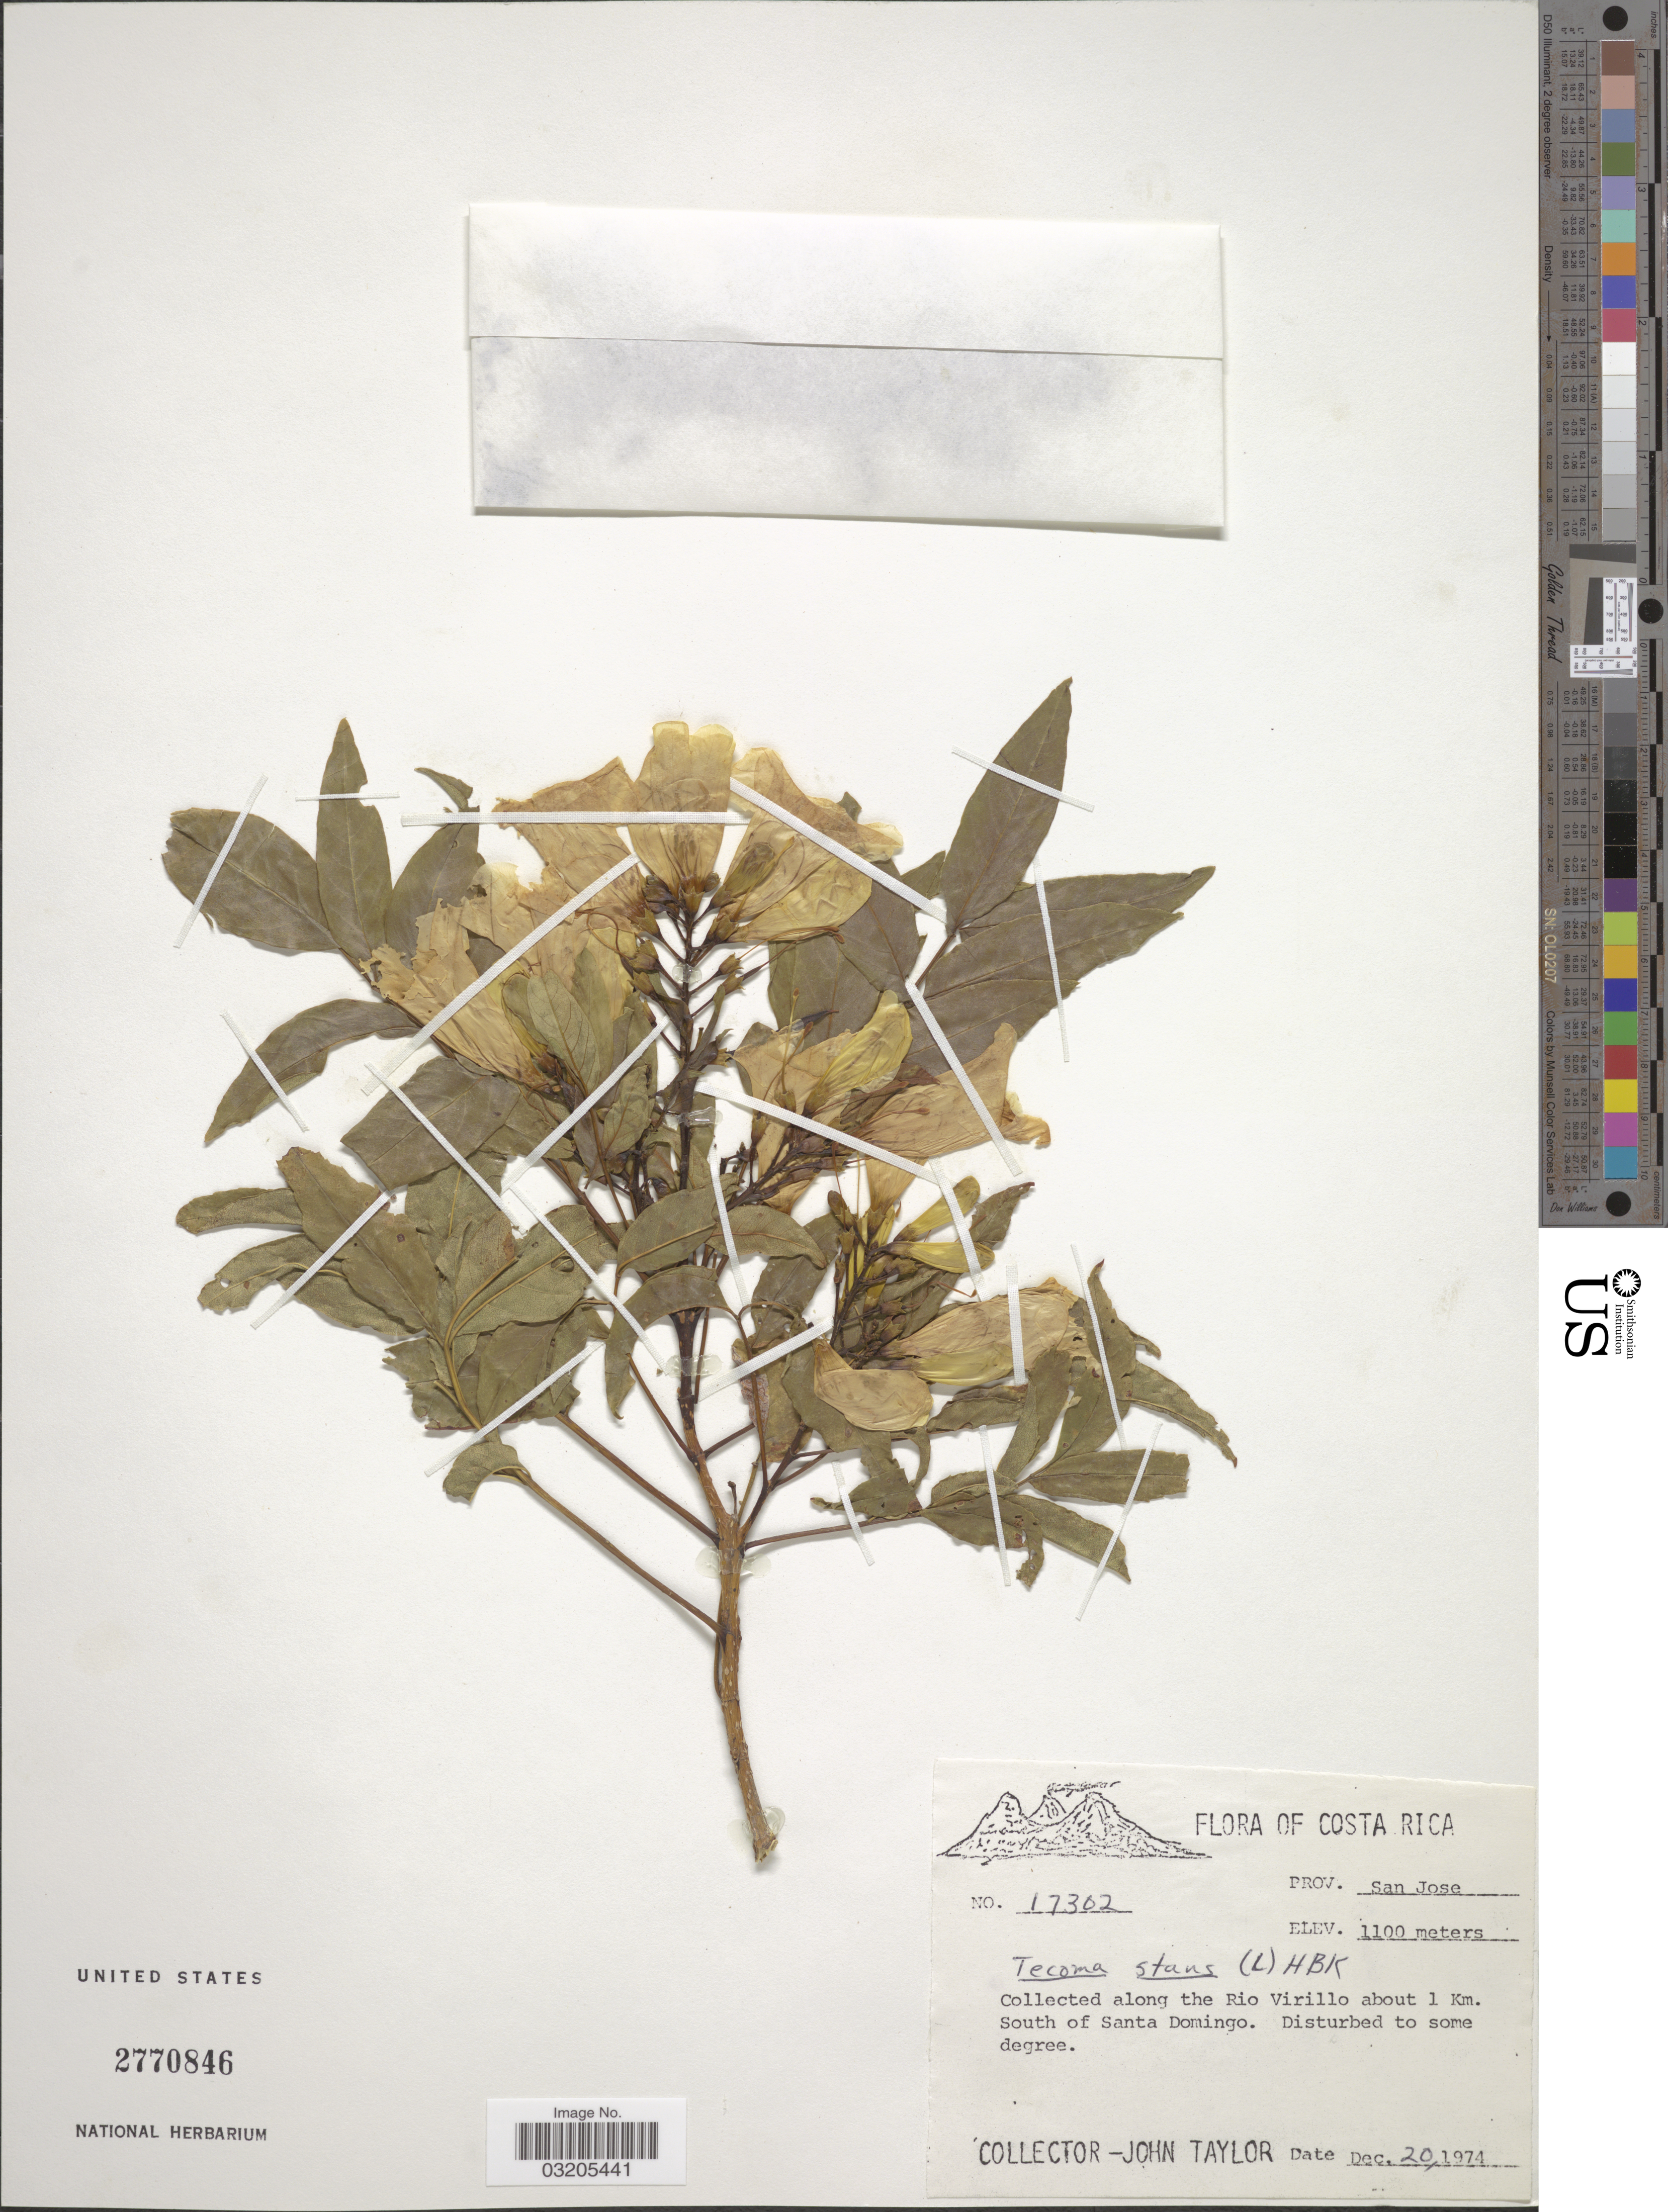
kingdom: Plantae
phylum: Tracheophyta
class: Magnoliopsida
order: Lamiales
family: Bignoniaceae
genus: Tecoma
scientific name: Tecoma stans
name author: (L.) Juss. ex Kunth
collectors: J. Taylor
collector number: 17302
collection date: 1974-12-20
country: Costa Rica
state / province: San José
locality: Along the Rio Virillo about 1 km. South of Santo Domingo.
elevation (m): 1100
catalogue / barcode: US 2770846